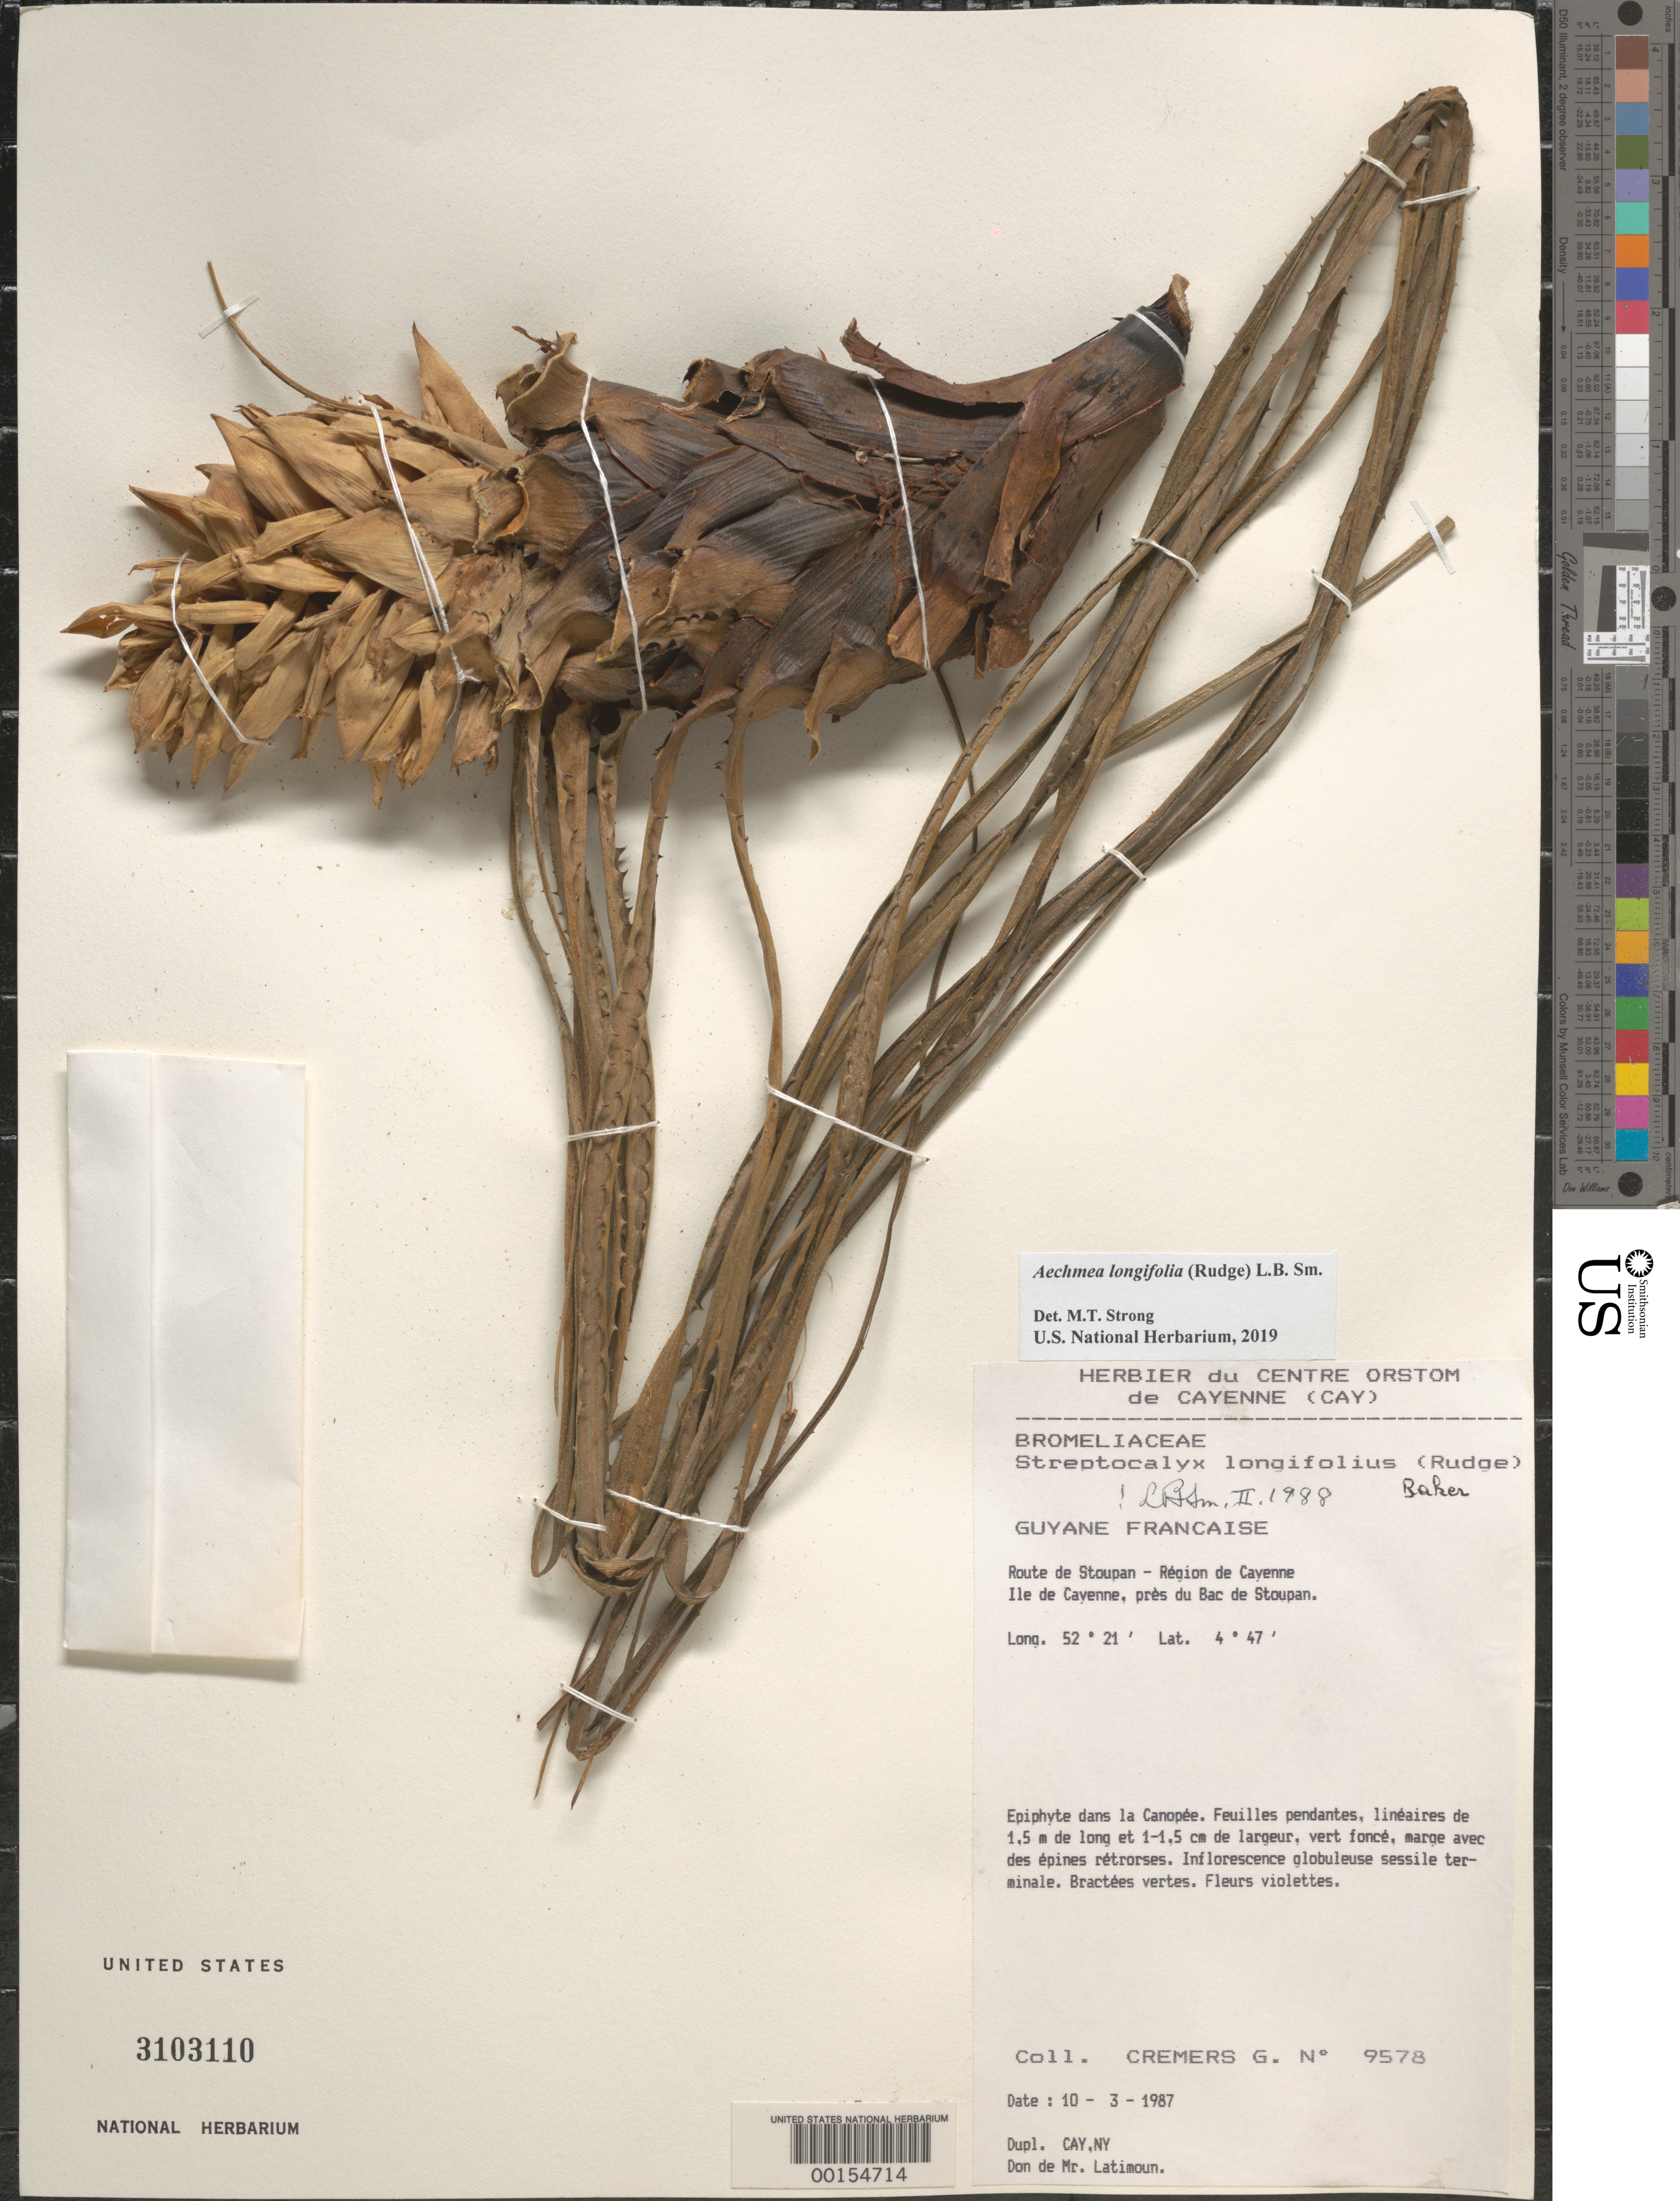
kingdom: Plantae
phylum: Tracheophyta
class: Liliopsida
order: Poales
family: Bromeliaceae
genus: Aechmea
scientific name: Aechmea longifolia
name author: (Rudge) L.B. Sm. & M.A. Spencer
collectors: G. Cremers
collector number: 9578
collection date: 1987-03-10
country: French Guiana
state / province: Cayenne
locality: Route de Stoupan - Région de Cayenne. Ile de Cayenne, près du Bac de Stoupan.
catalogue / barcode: US 3103110